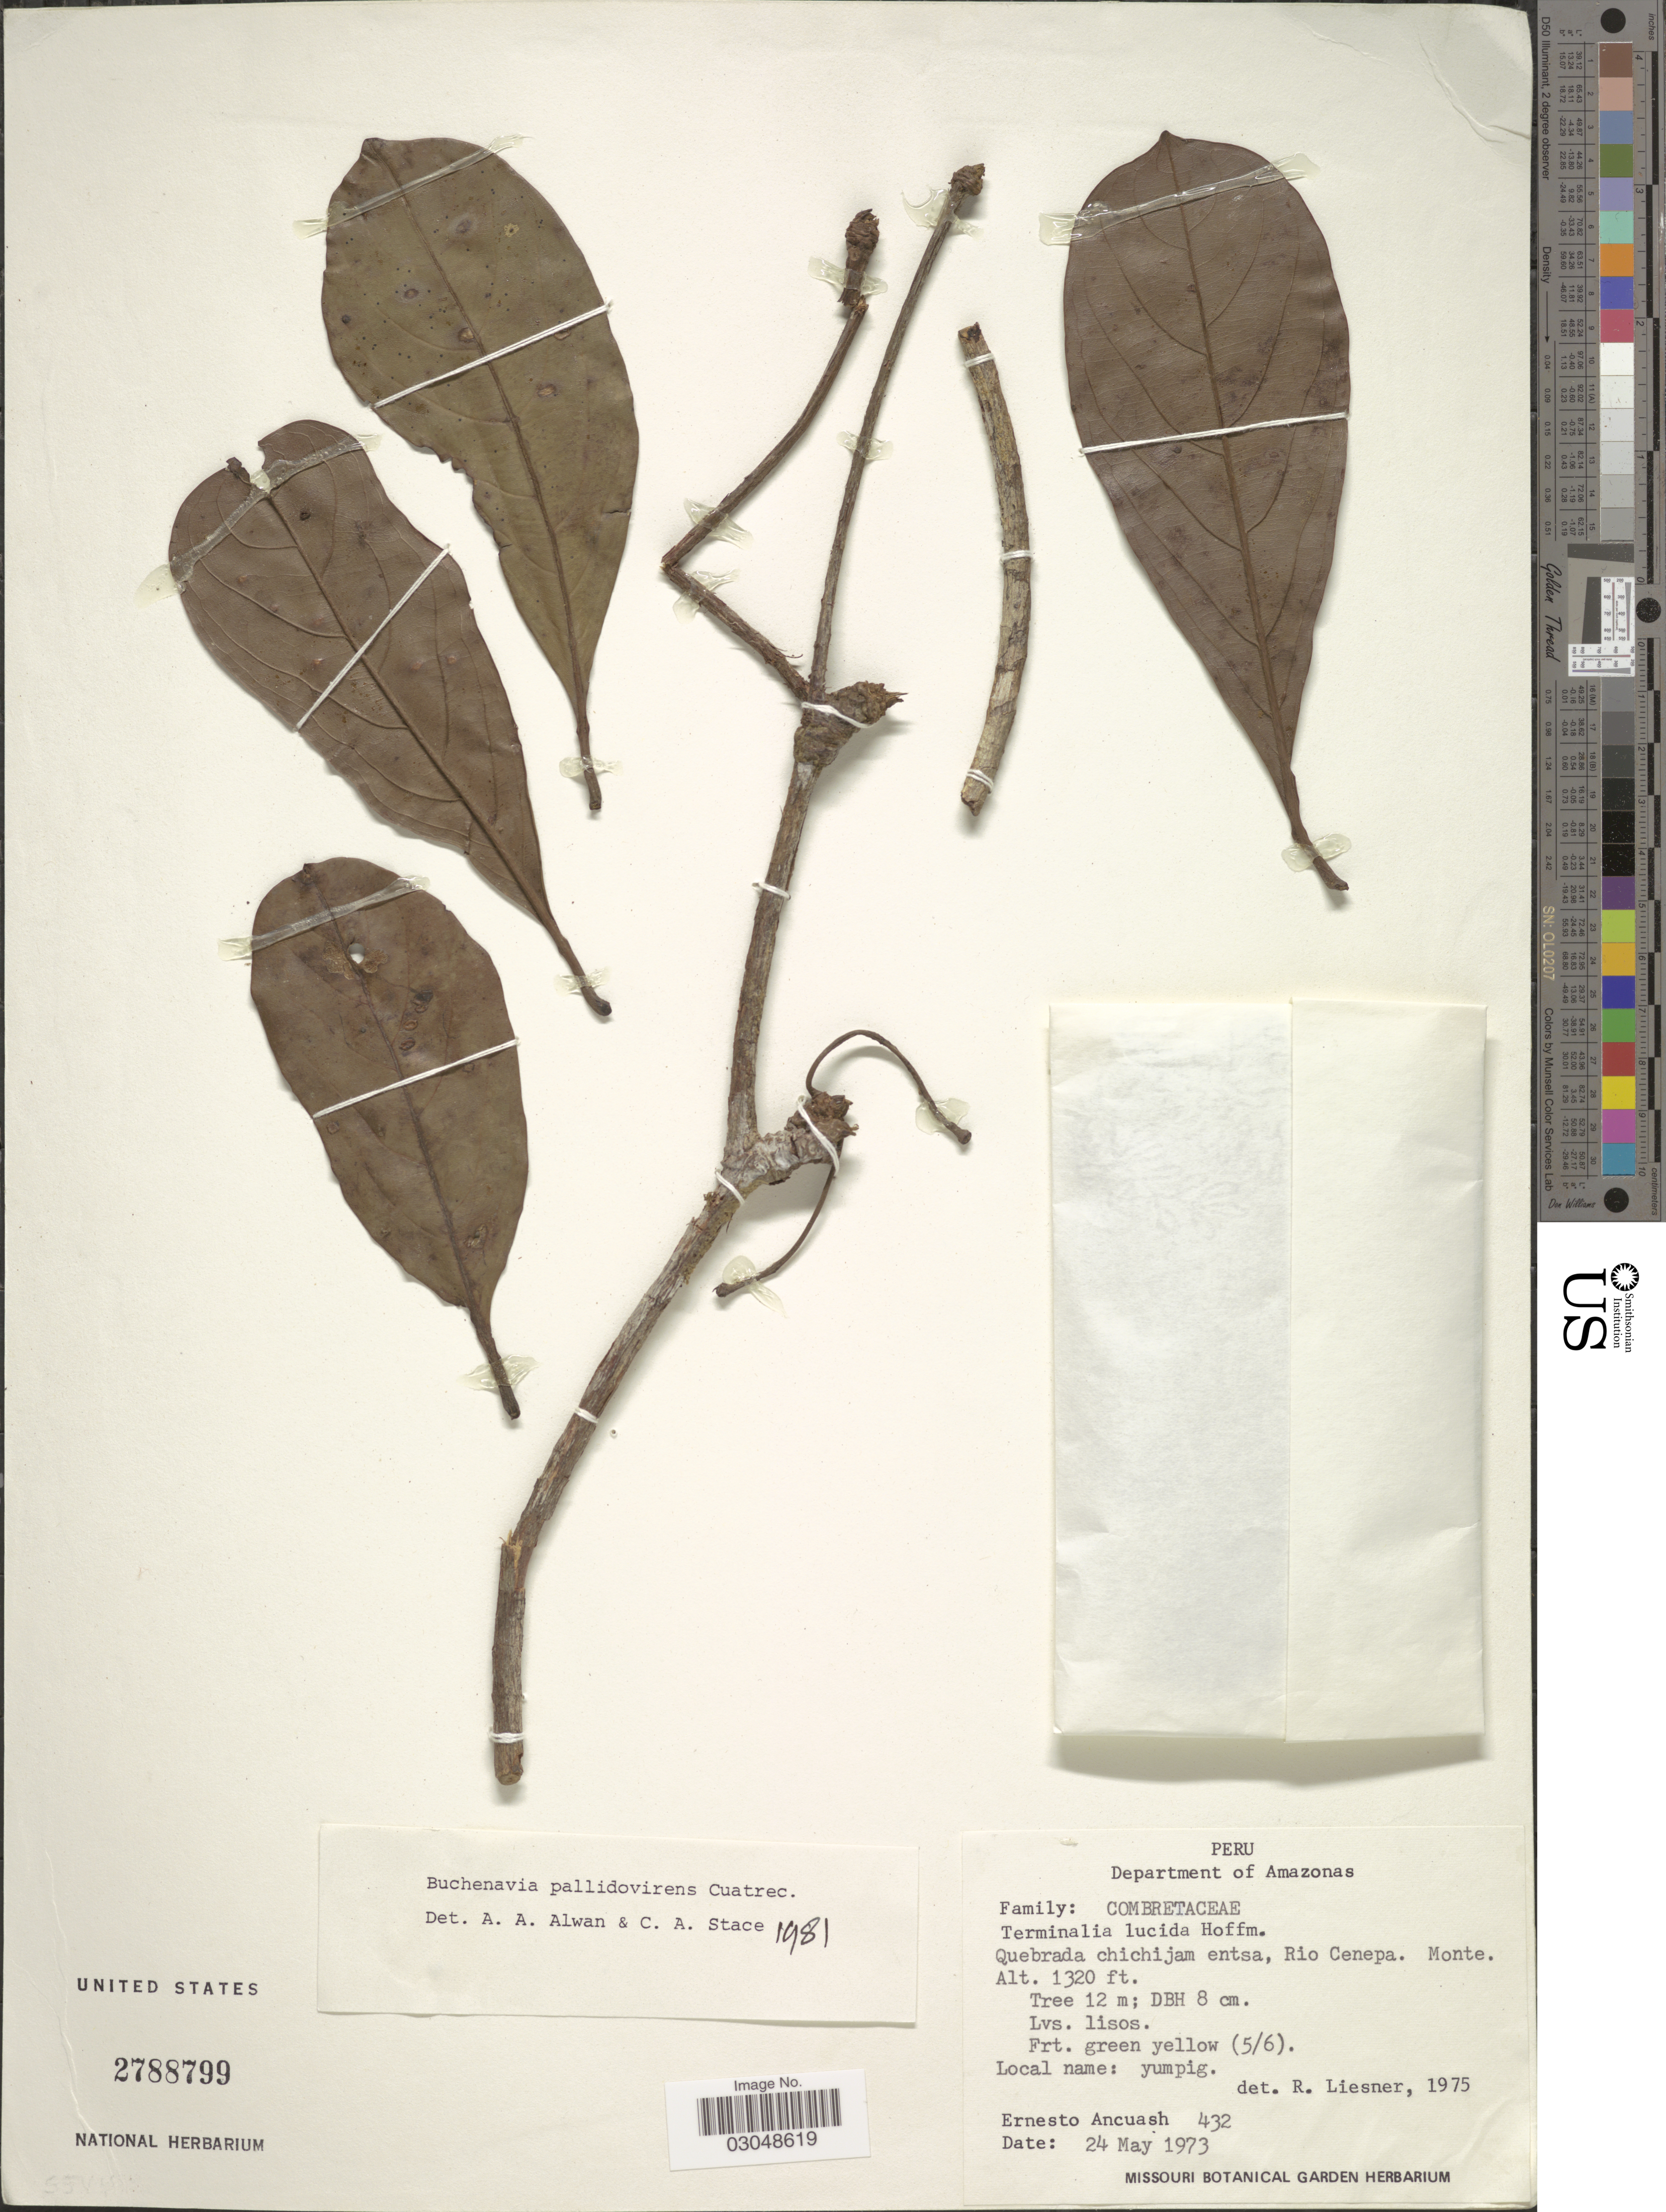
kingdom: Plantae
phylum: Tracheophyta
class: Magnoliopsida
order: Myrtales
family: Combretaceae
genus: Terminalia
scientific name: Terminalia pallidovirens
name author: (Cuatrec.) Gere & Boatwr.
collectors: E. Ancuash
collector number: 432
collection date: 1973-05-24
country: Peru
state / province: Amazonas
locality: Department of Amazonas, Quebrada chichijam entsa, Rio Cenepa. Monte.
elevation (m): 402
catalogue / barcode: US 2788799